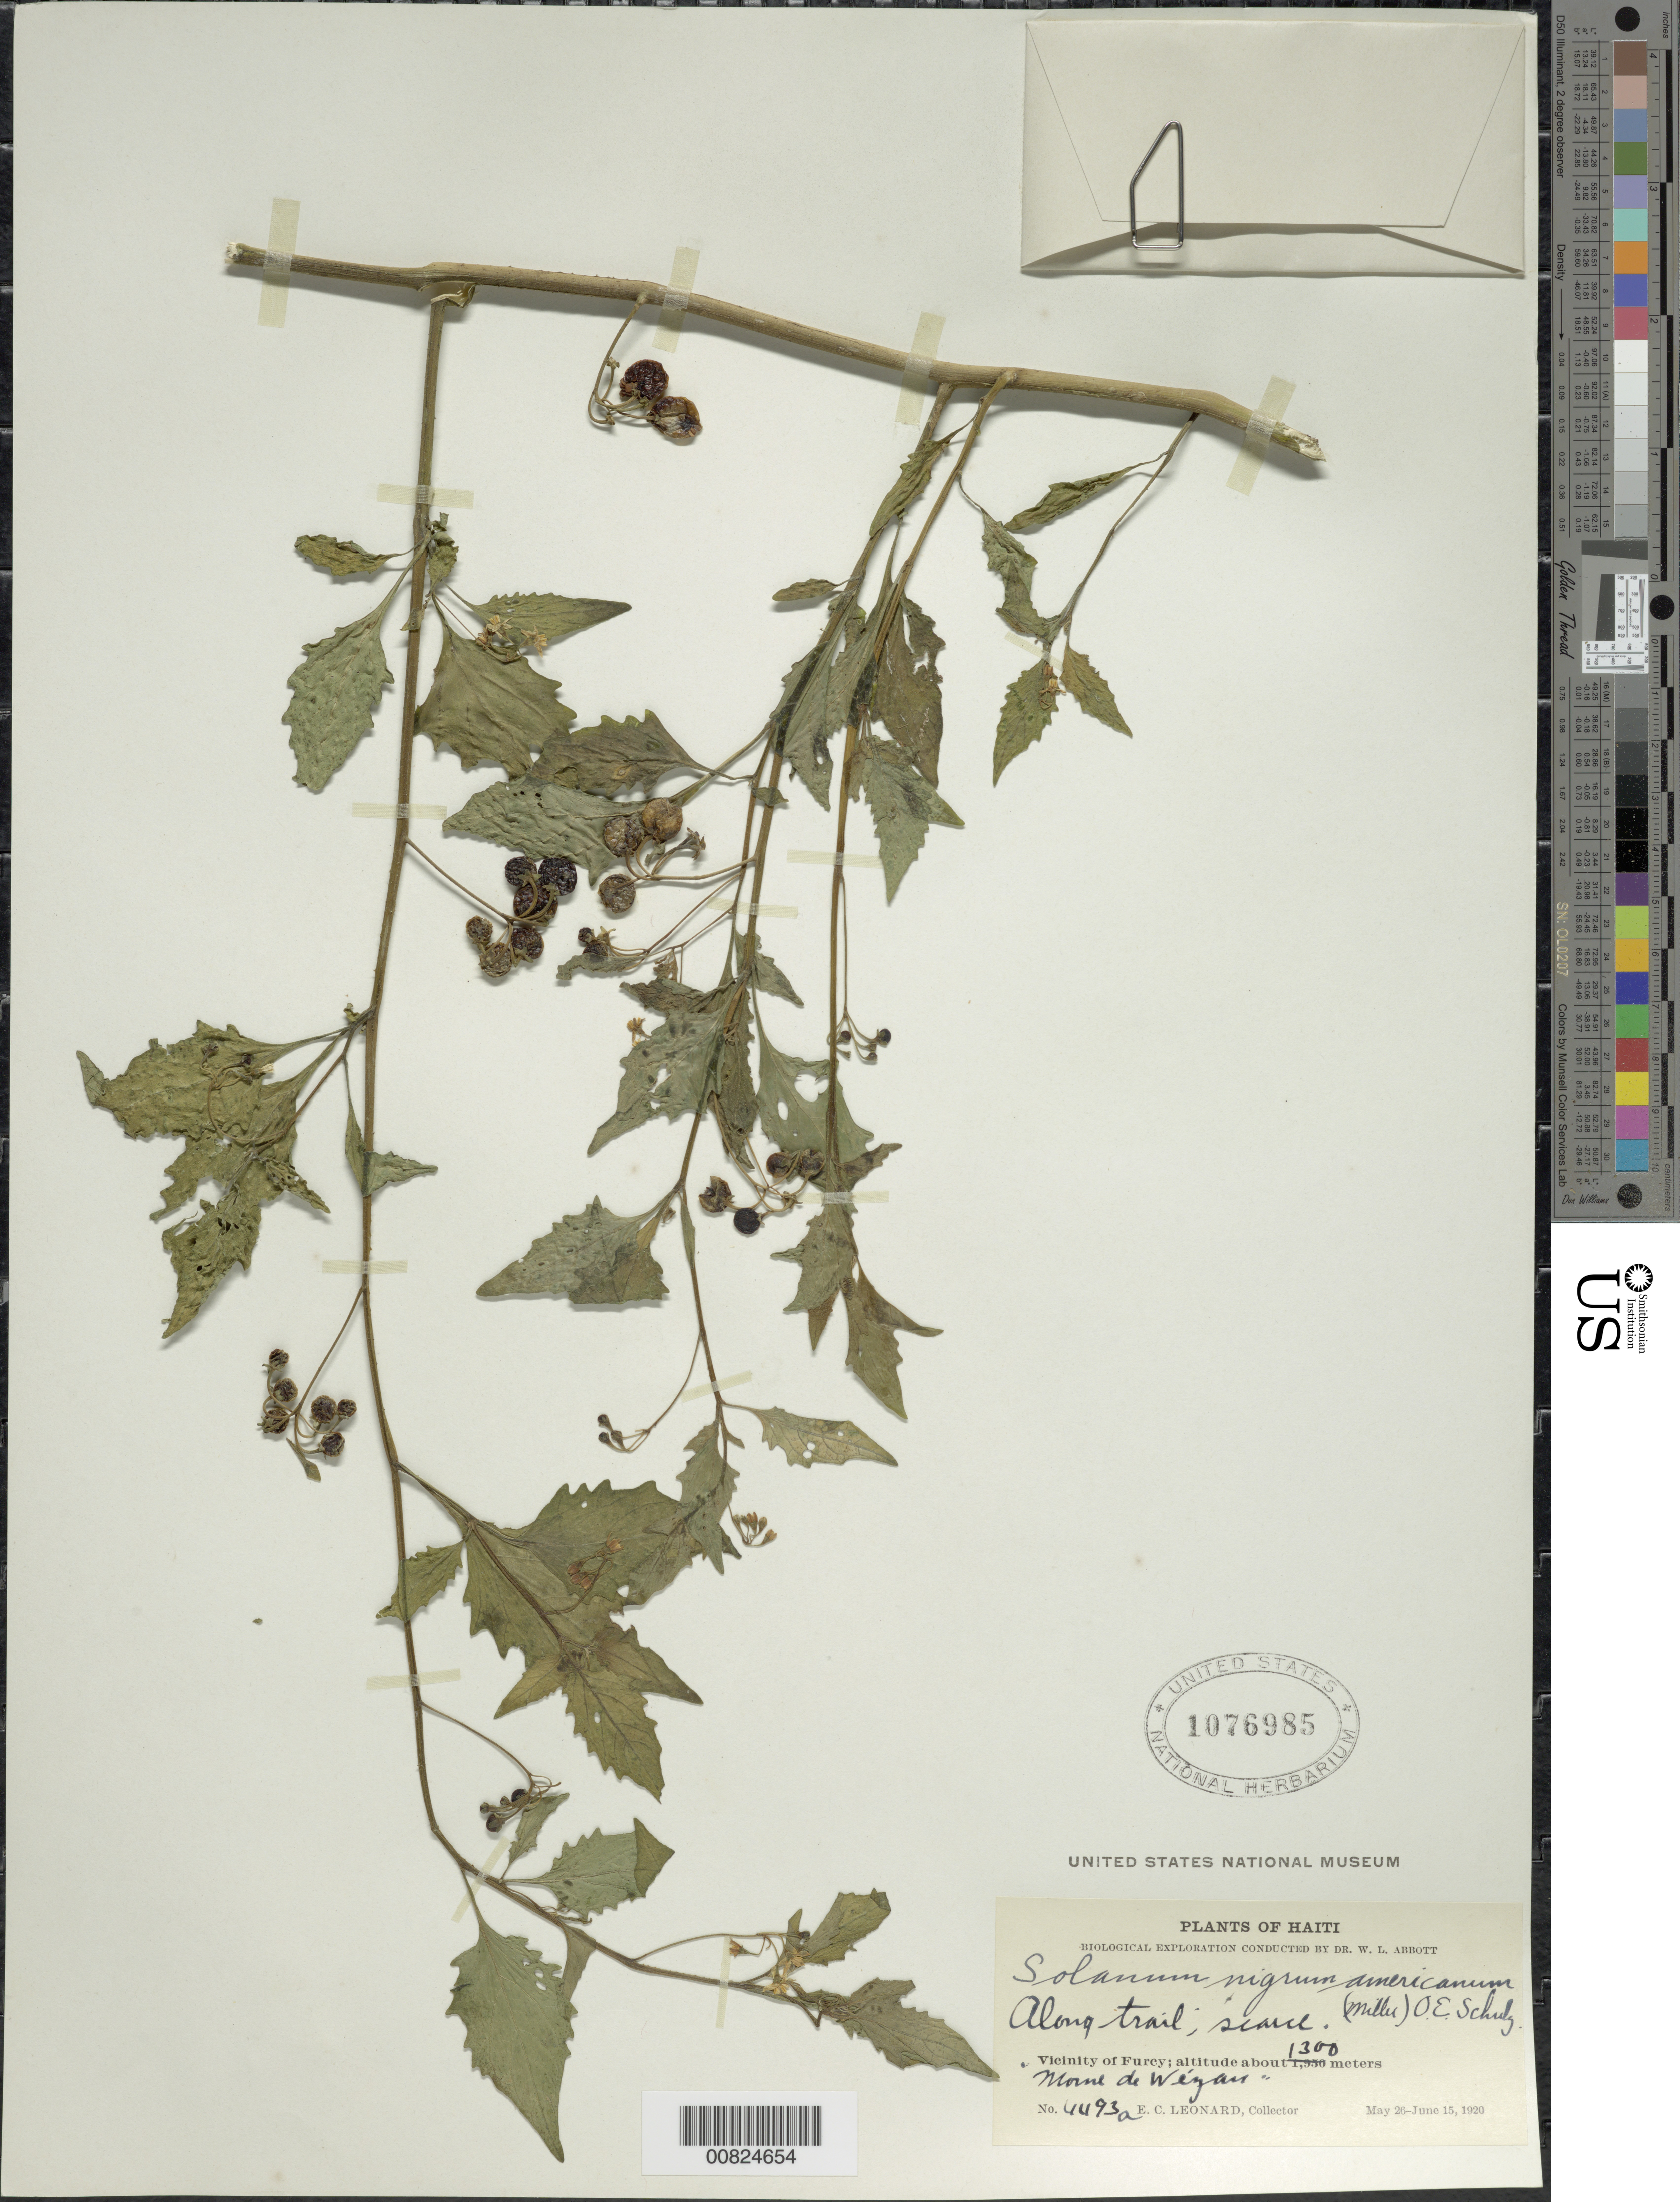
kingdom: Plantae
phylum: Tracheophyta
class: Magnoliopsida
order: Solanales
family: Solanaceae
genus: Solanum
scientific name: Solanum nigrum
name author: L.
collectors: E. C. Leonard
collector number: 4493A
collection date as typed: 26 May 1920 to 15 Jun 1920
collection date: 1920-05-26/1920-06-15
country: Haiti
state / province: Ouest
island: Hispaniola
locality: Vicinity of Furcy, Morne de Wézman, along trail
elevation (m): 1300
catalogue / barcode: US 1076985